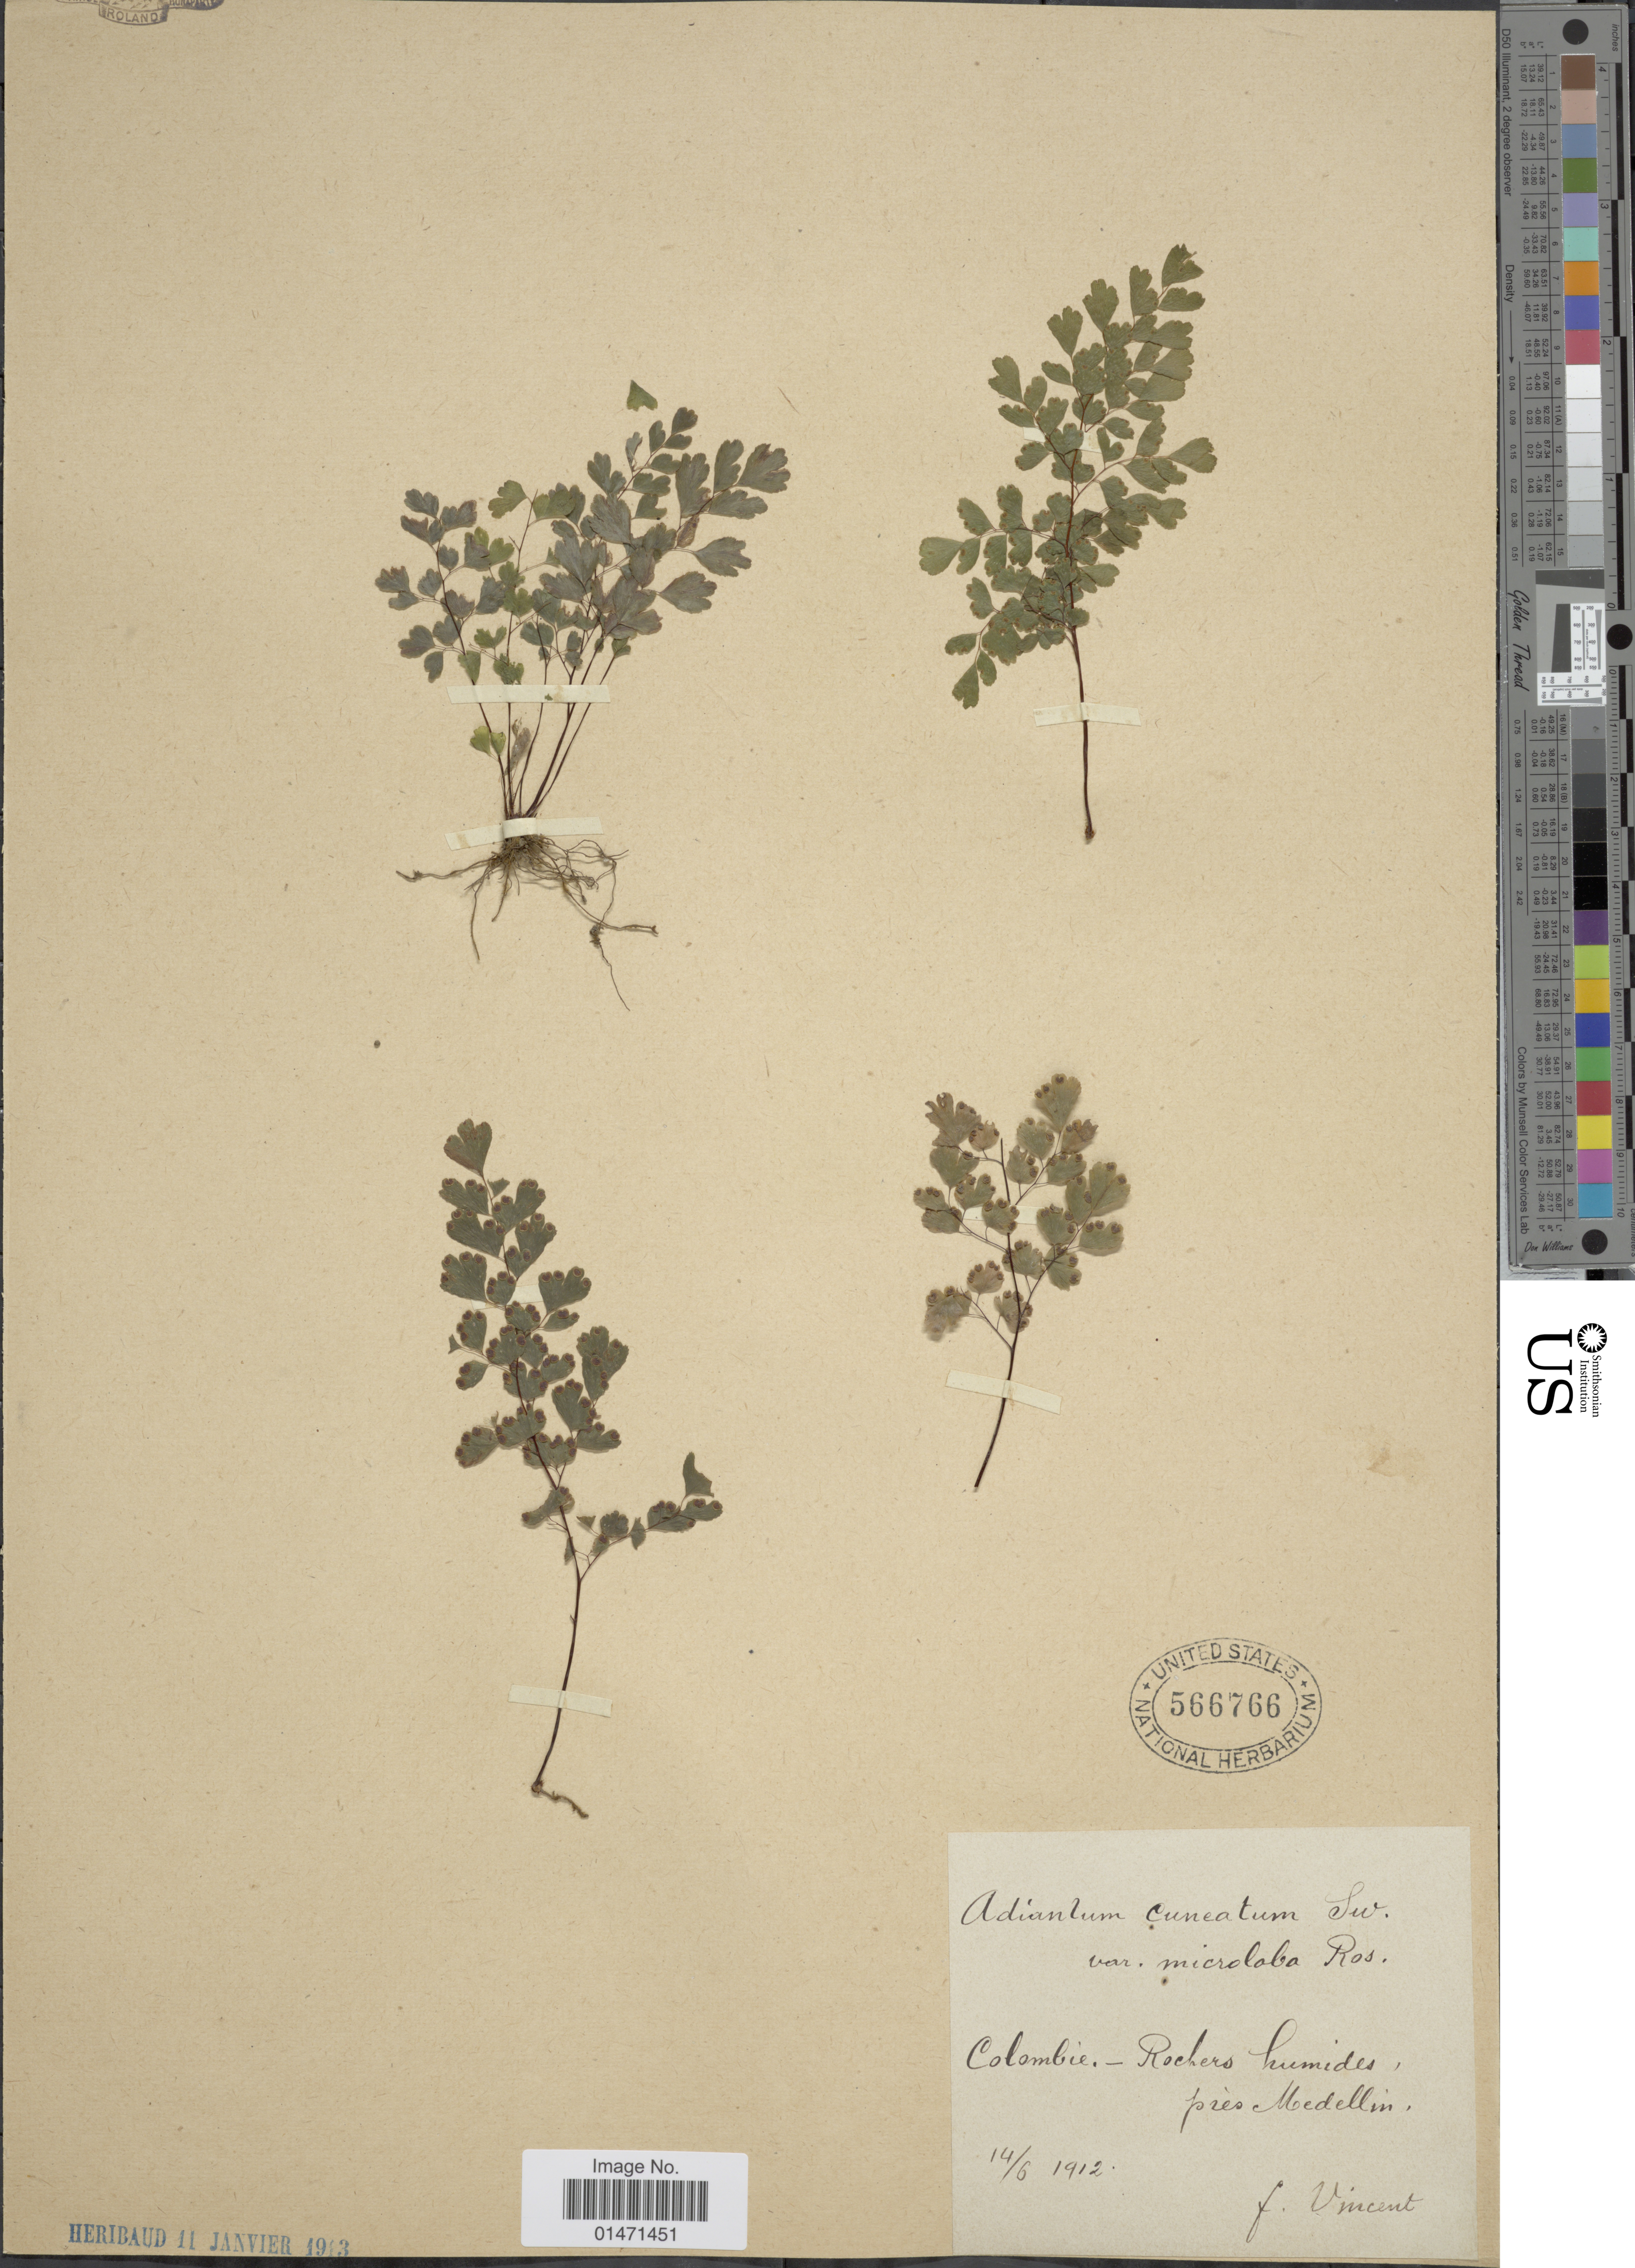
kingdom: Plantae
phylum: Tracheophyta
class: Polypodiopsida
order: Polypodiales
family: Pteridaceae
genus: Adiantum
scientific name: Adiantum raddianum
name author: C. Presl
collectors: F. Vincent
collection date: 1912-06-14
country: Colombia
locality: Rochers humides, près Medellin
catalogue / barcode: US 566766